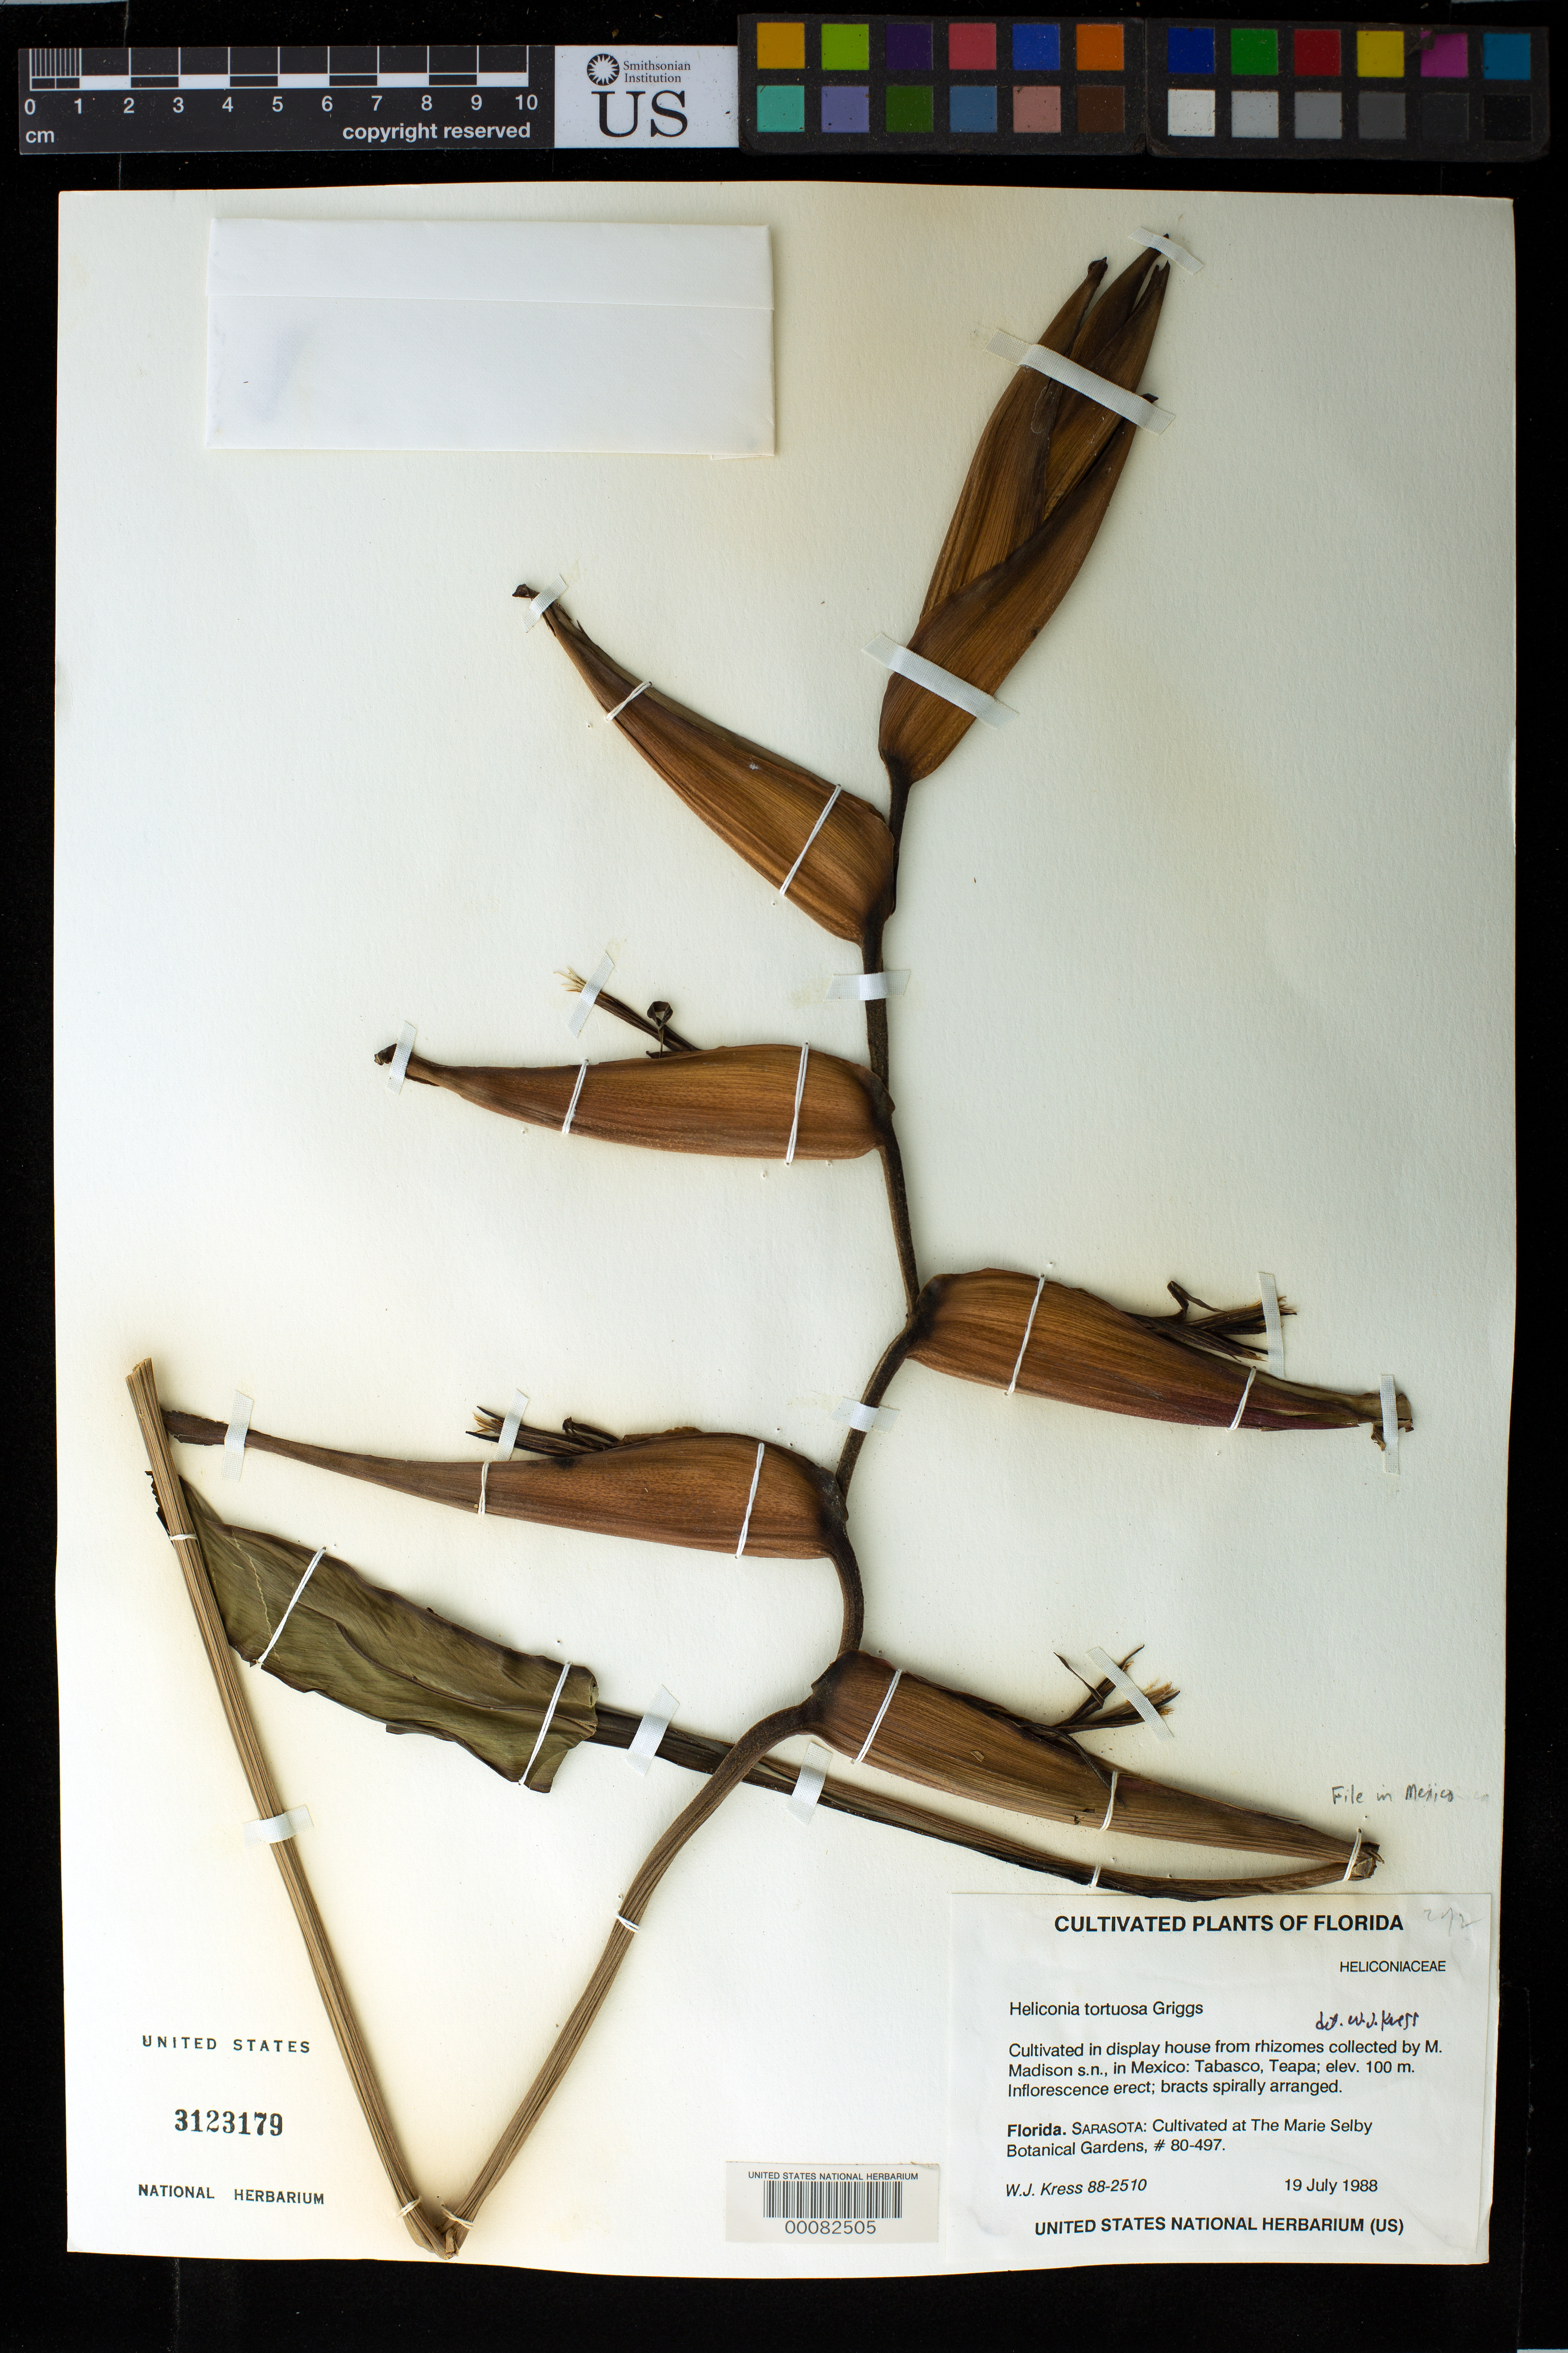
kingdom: Plantae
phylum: Tracheophyta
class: Liliopsida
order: Zingiberales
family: Heliconiaceae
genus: Heliconia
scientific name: Heliconia tortuosa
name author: R.F. Griggs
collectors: W. J. Kress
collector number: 88-2510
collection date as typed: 19 Jul 1988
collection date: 1988-07-19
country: Mexico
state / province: Tabasco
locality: Teapa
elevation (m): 100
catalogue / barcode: US 3123179